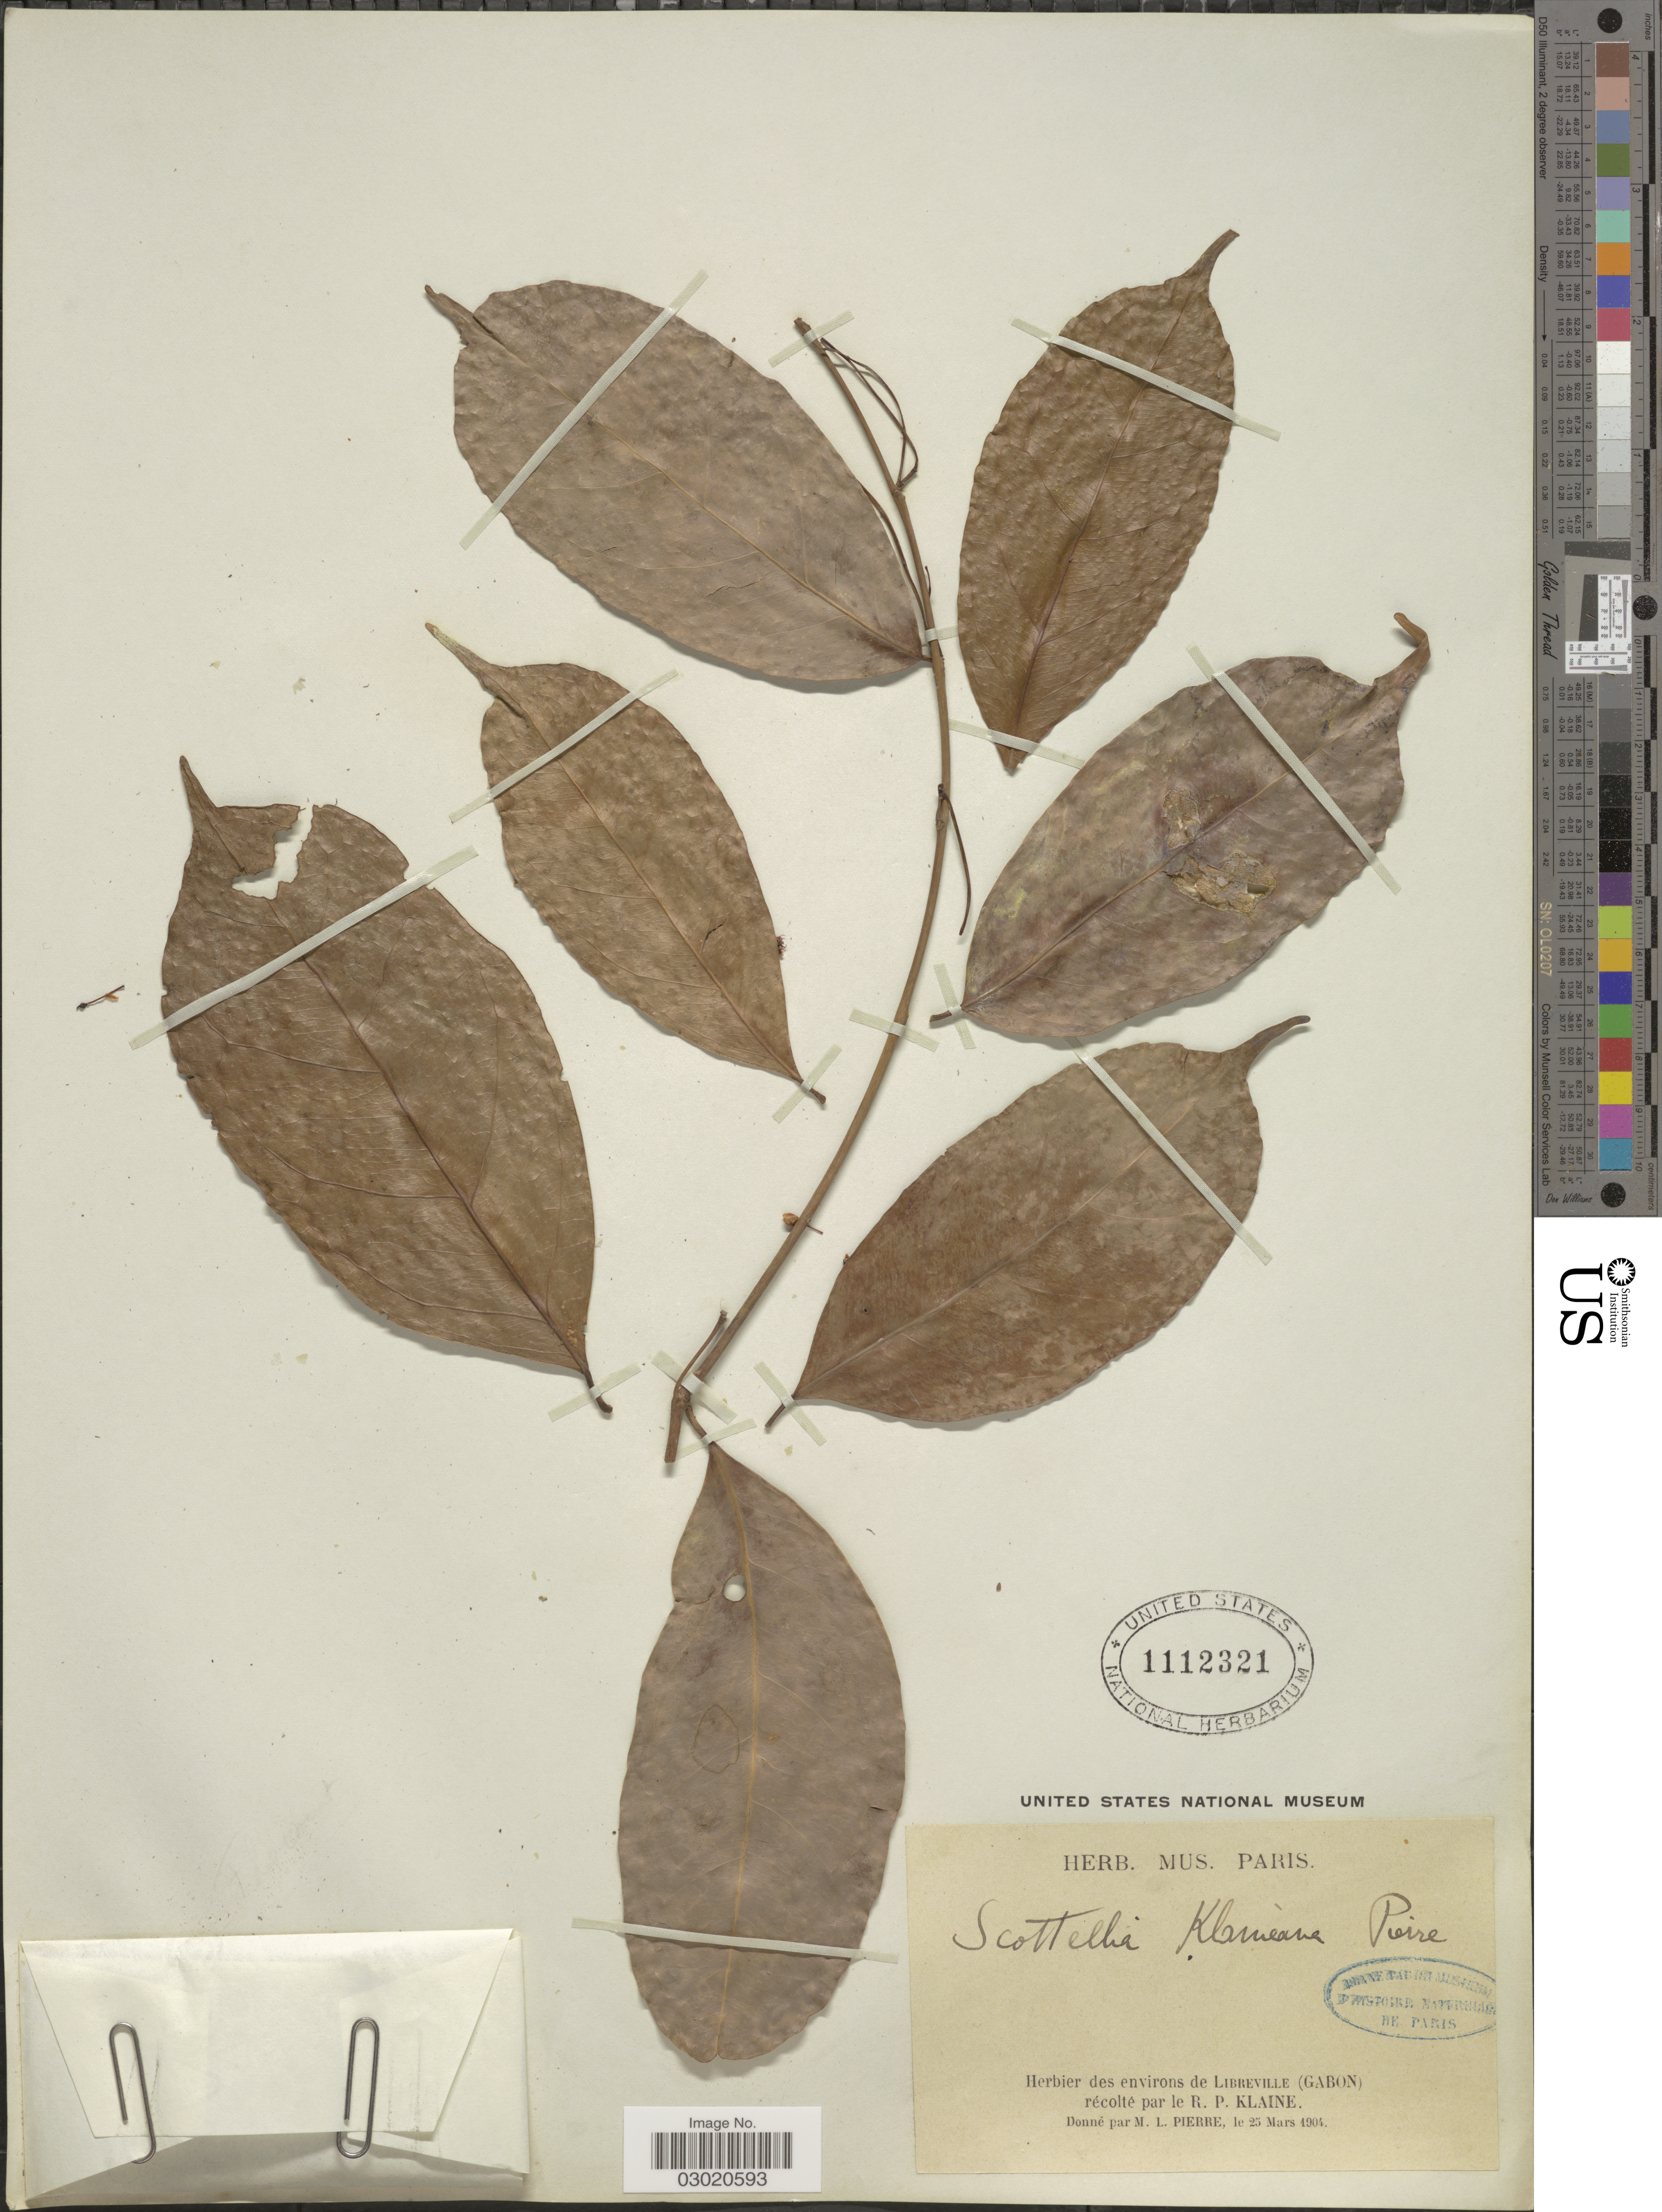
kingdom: Plantae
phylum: Tracheophyta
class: Magnoliopsida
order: Malpighiales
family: Achariaceae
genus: Scottellia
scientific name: Scottellia klaineana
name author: Pierre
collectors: M. L. Pierre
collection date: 1904-03-25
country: Gabon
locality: Environs de Libreville.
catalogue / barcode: US 1112321